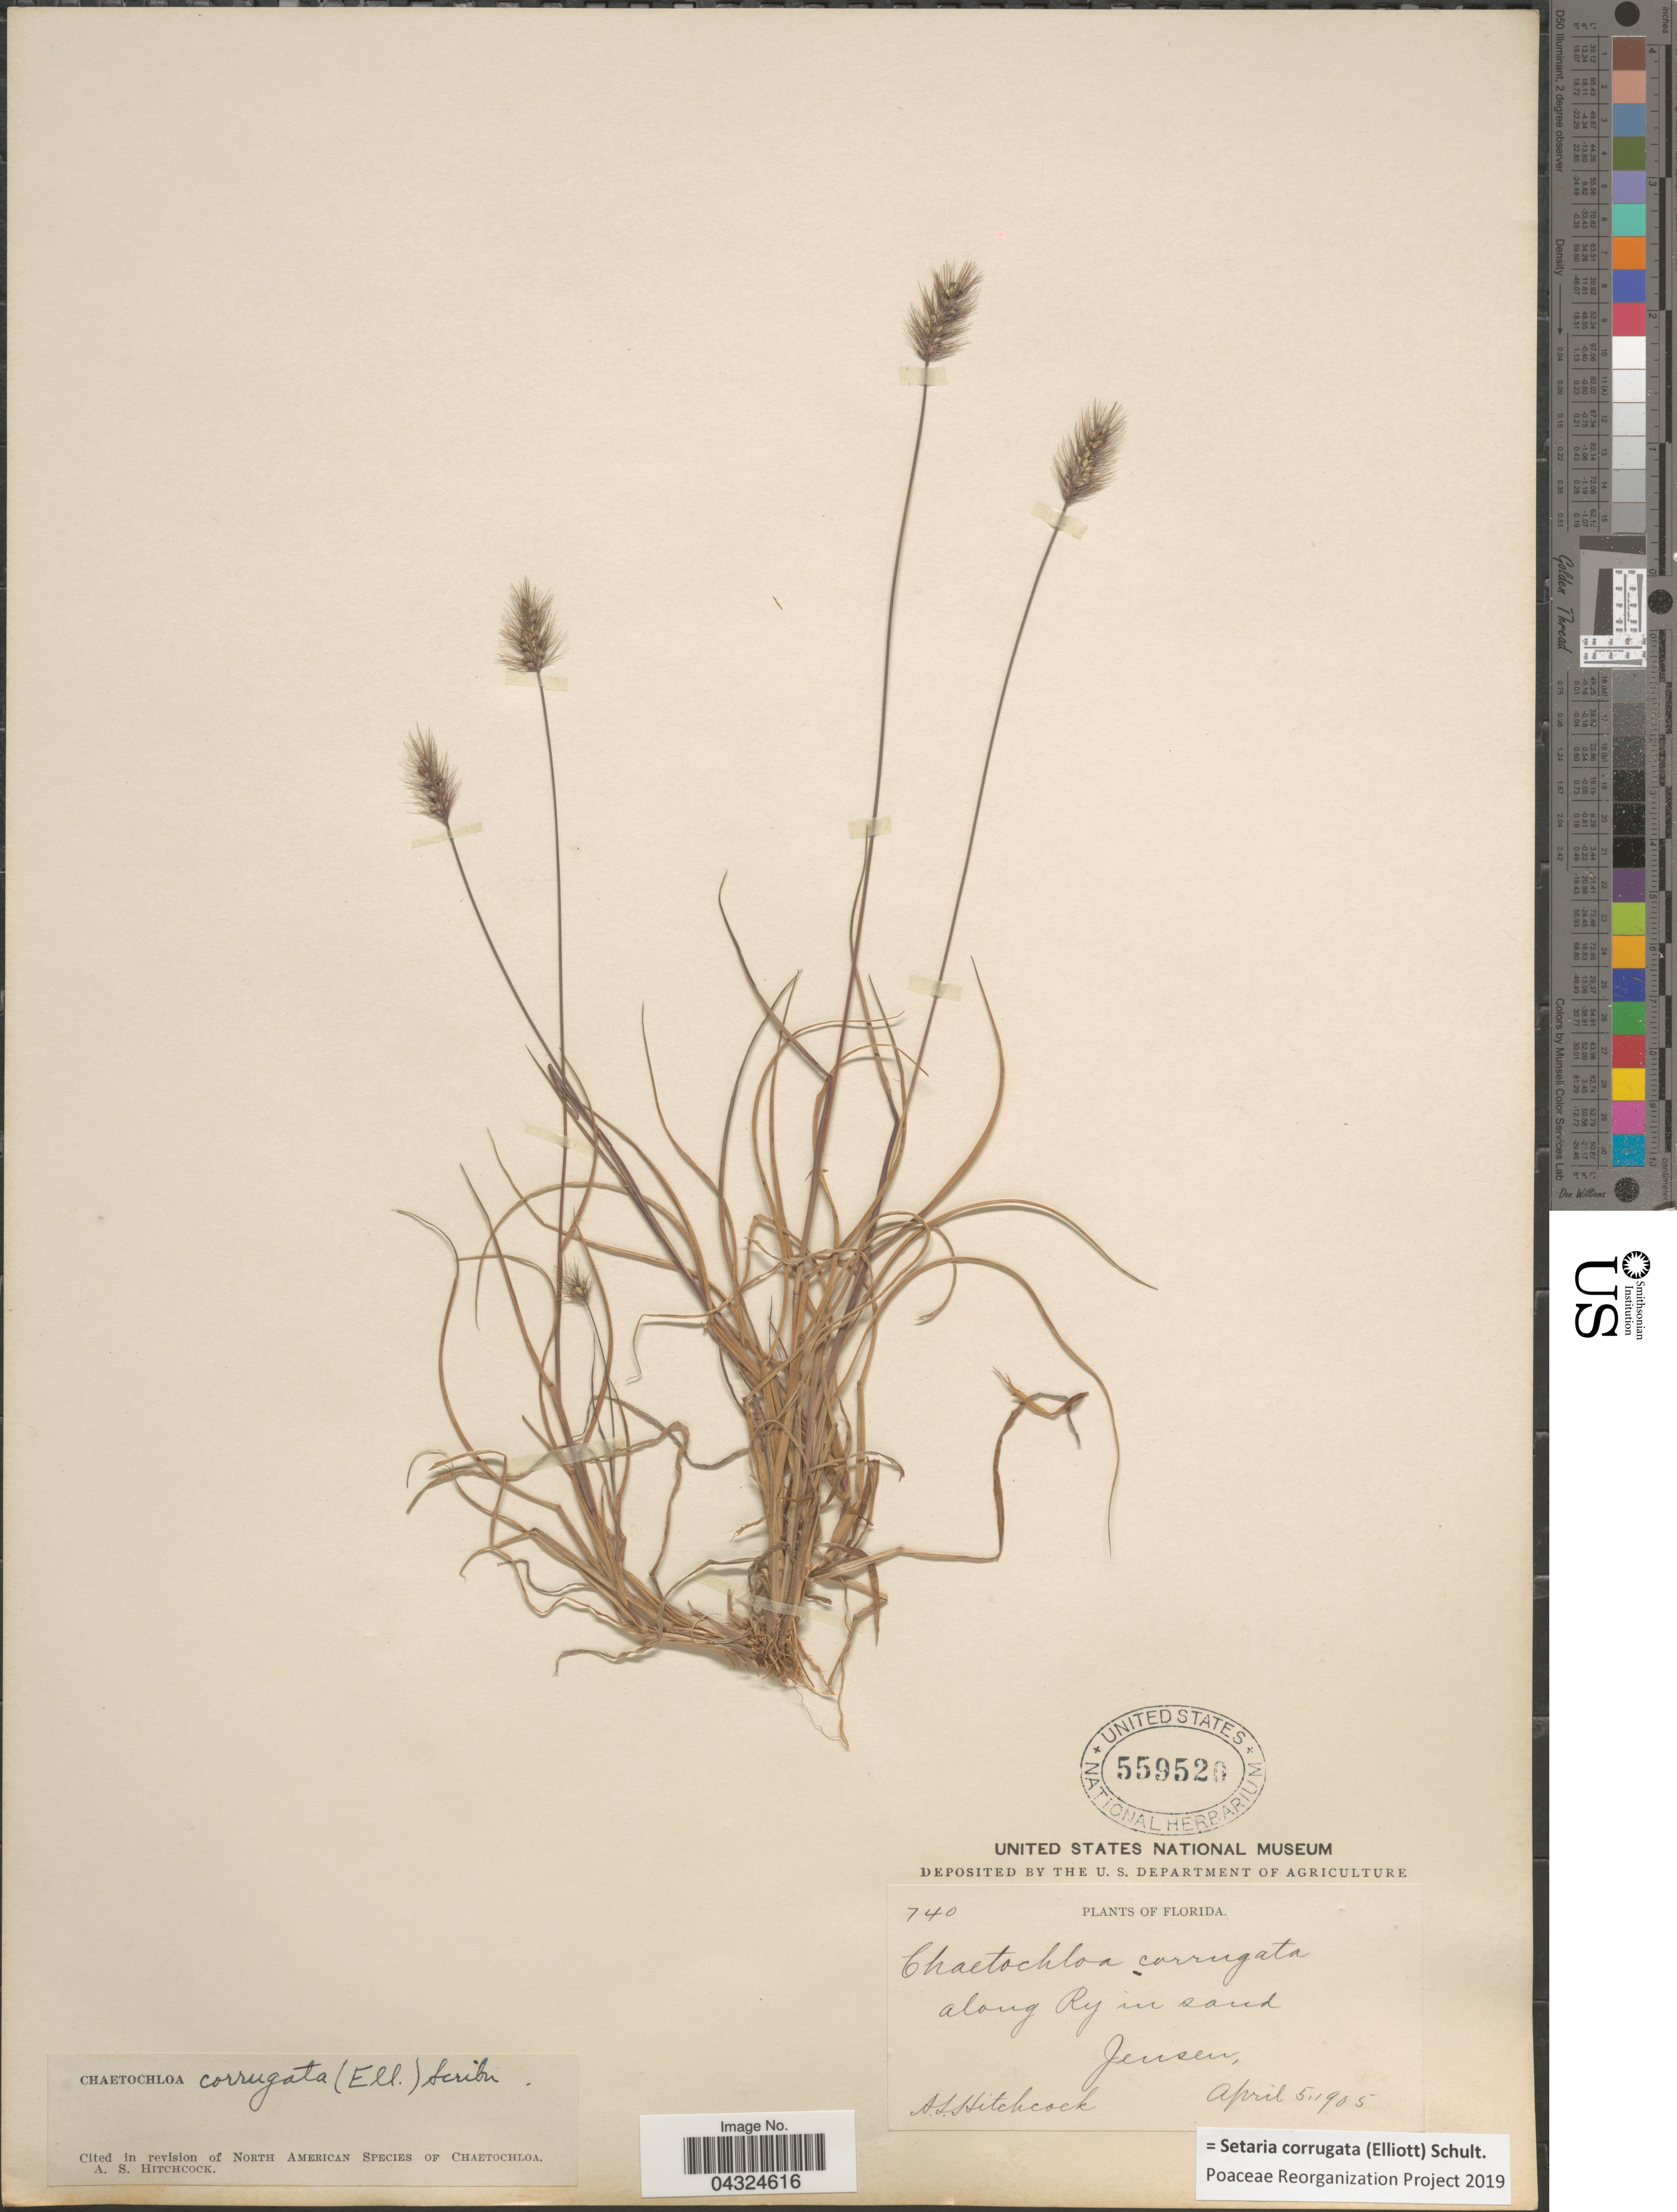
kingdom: Plantae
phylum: Tracheophyta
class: Liliopsida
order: Poales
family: Poaceae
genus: Setaria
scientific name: Setaria corrugata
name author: (Elliott) Schult.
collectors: A. S. Hitchcock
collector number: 740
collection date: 1905-04-05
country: United States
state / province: Florida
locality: Along Ry in sand. Jensen.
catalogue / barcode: US 559520